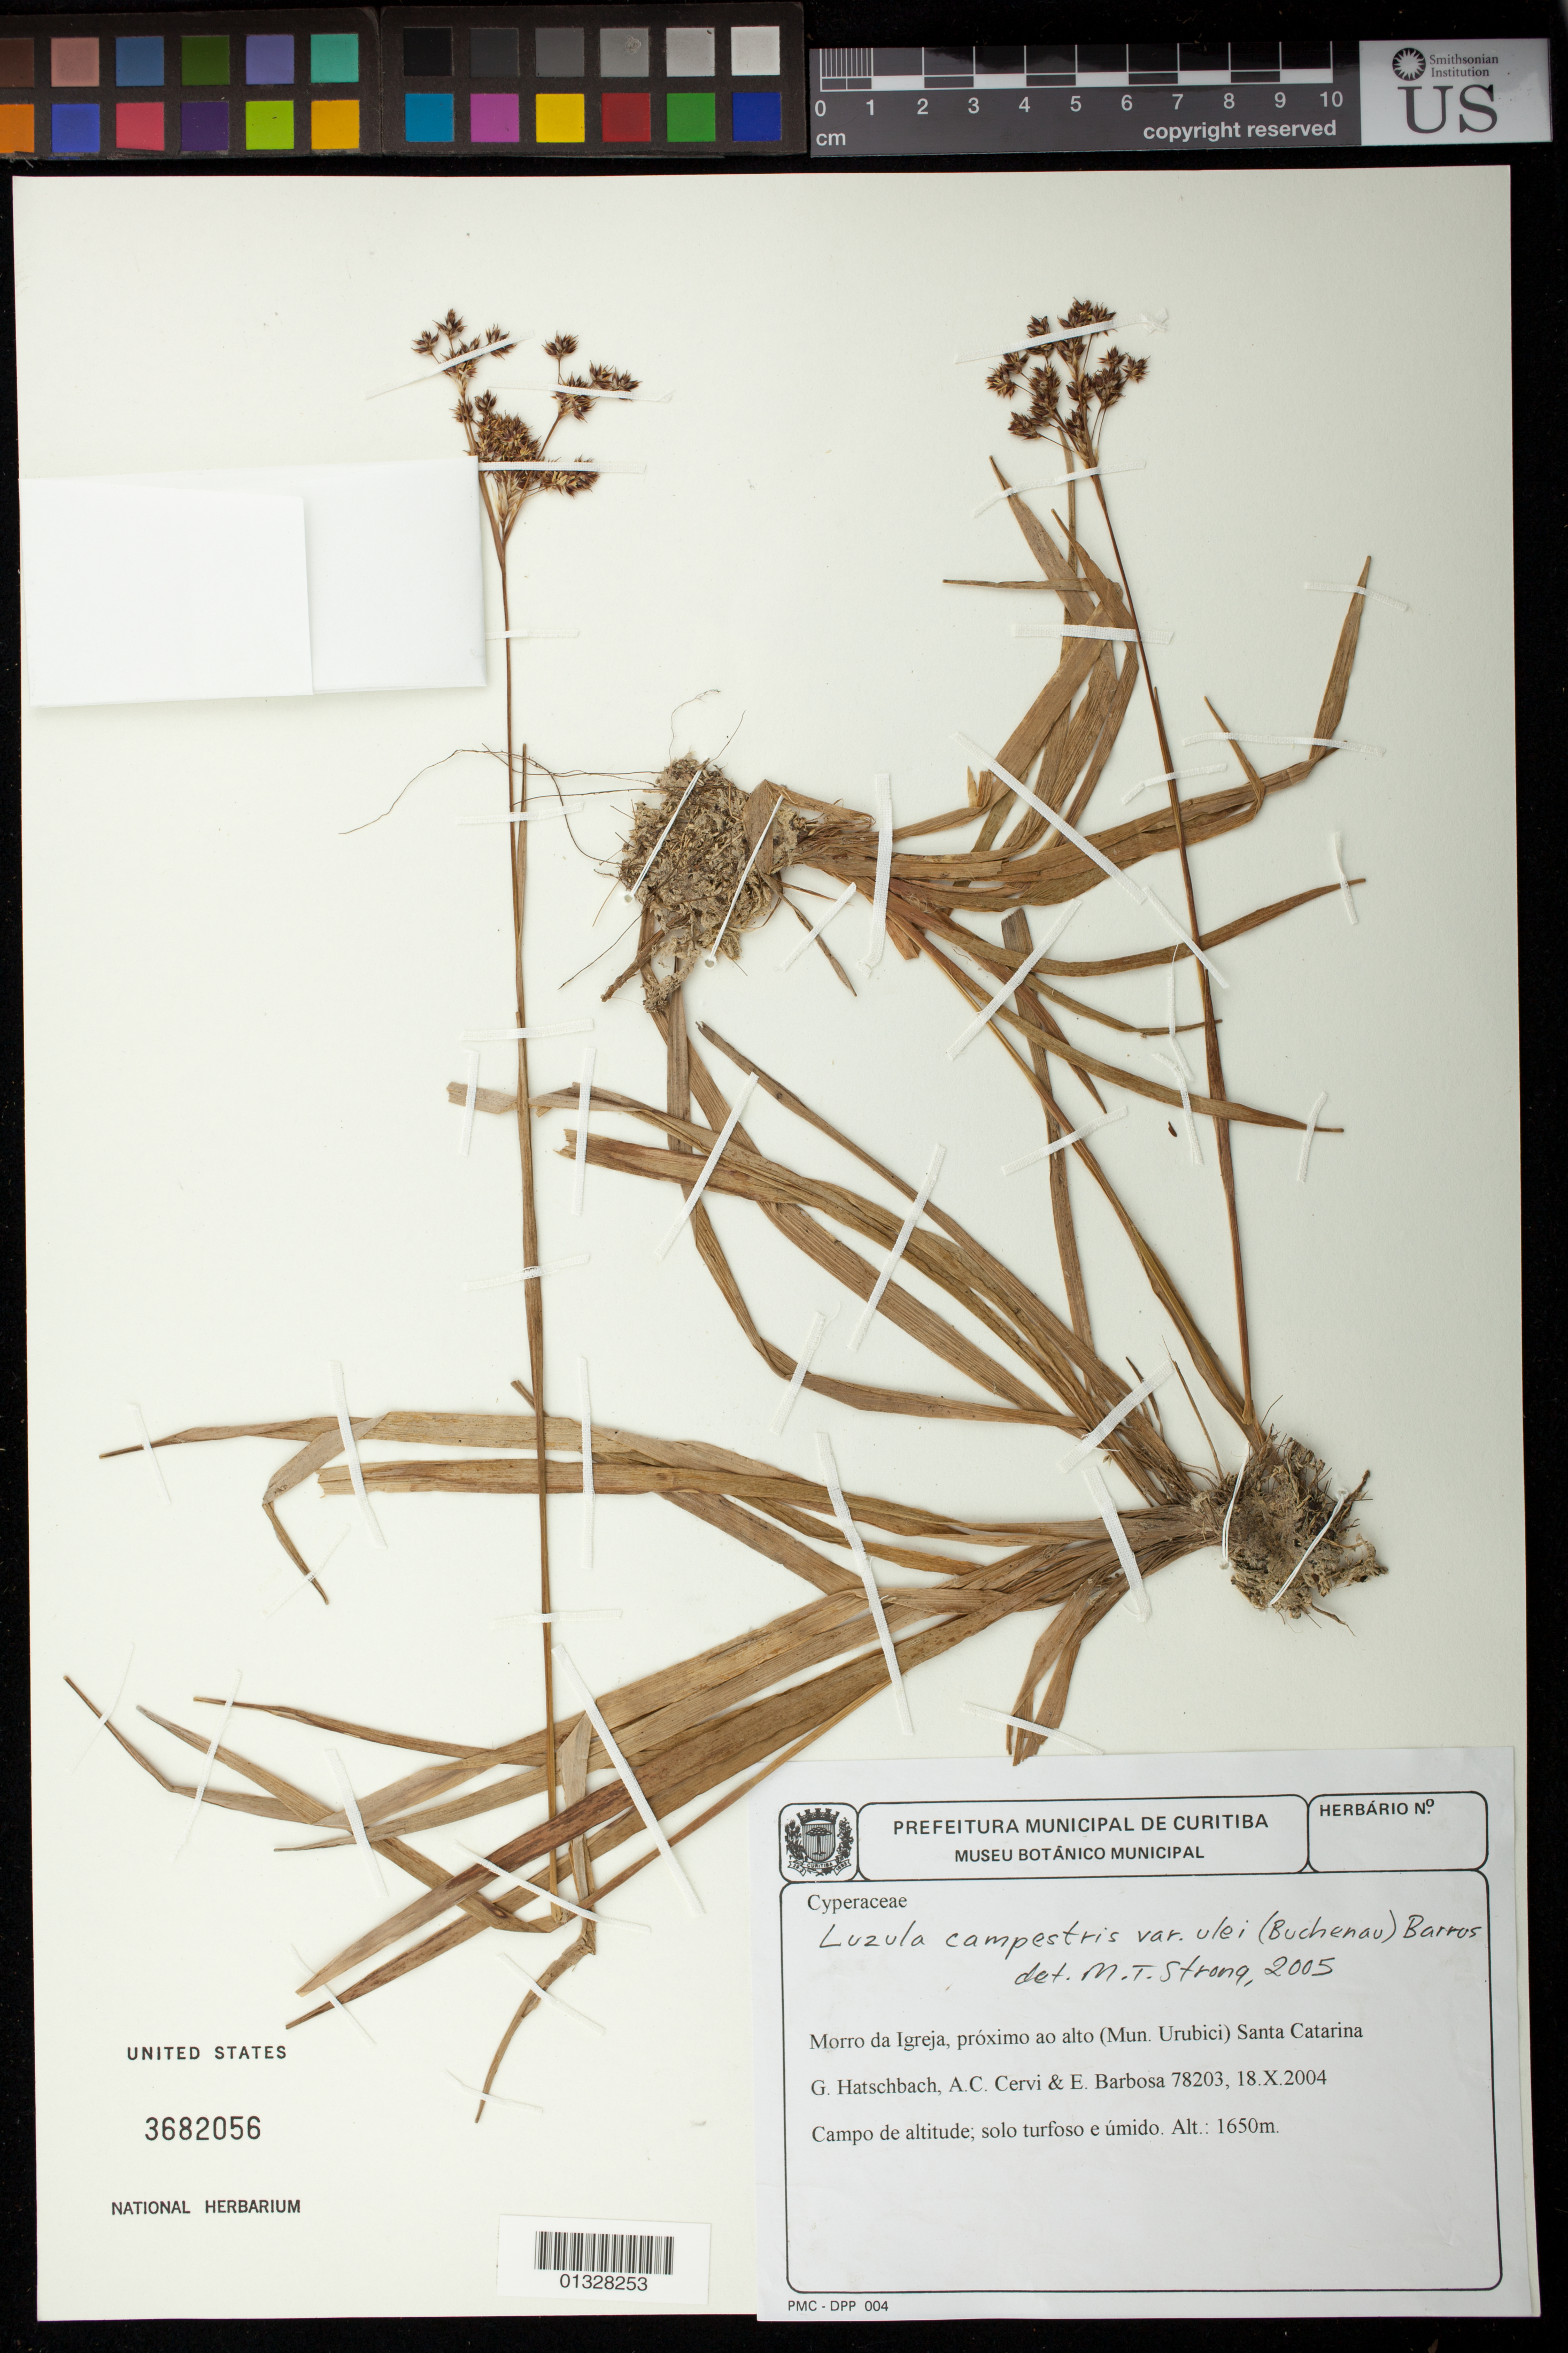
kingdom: Plantae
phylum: Tracheophyta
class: Liliopsida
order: Poales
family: Juncaceae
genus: Luzula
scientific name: Luzula campestris var. ulei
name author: (Buchenau) Barros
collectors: G. Hatschbach, A. C. Cervi & E. Barbosa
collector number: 78203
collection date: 2004-10-18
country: Brazil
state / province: Santa Catarina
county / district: Urubici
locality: Morro da Igreja, próximo ao alto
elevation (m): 1650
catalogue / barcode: US 3682056